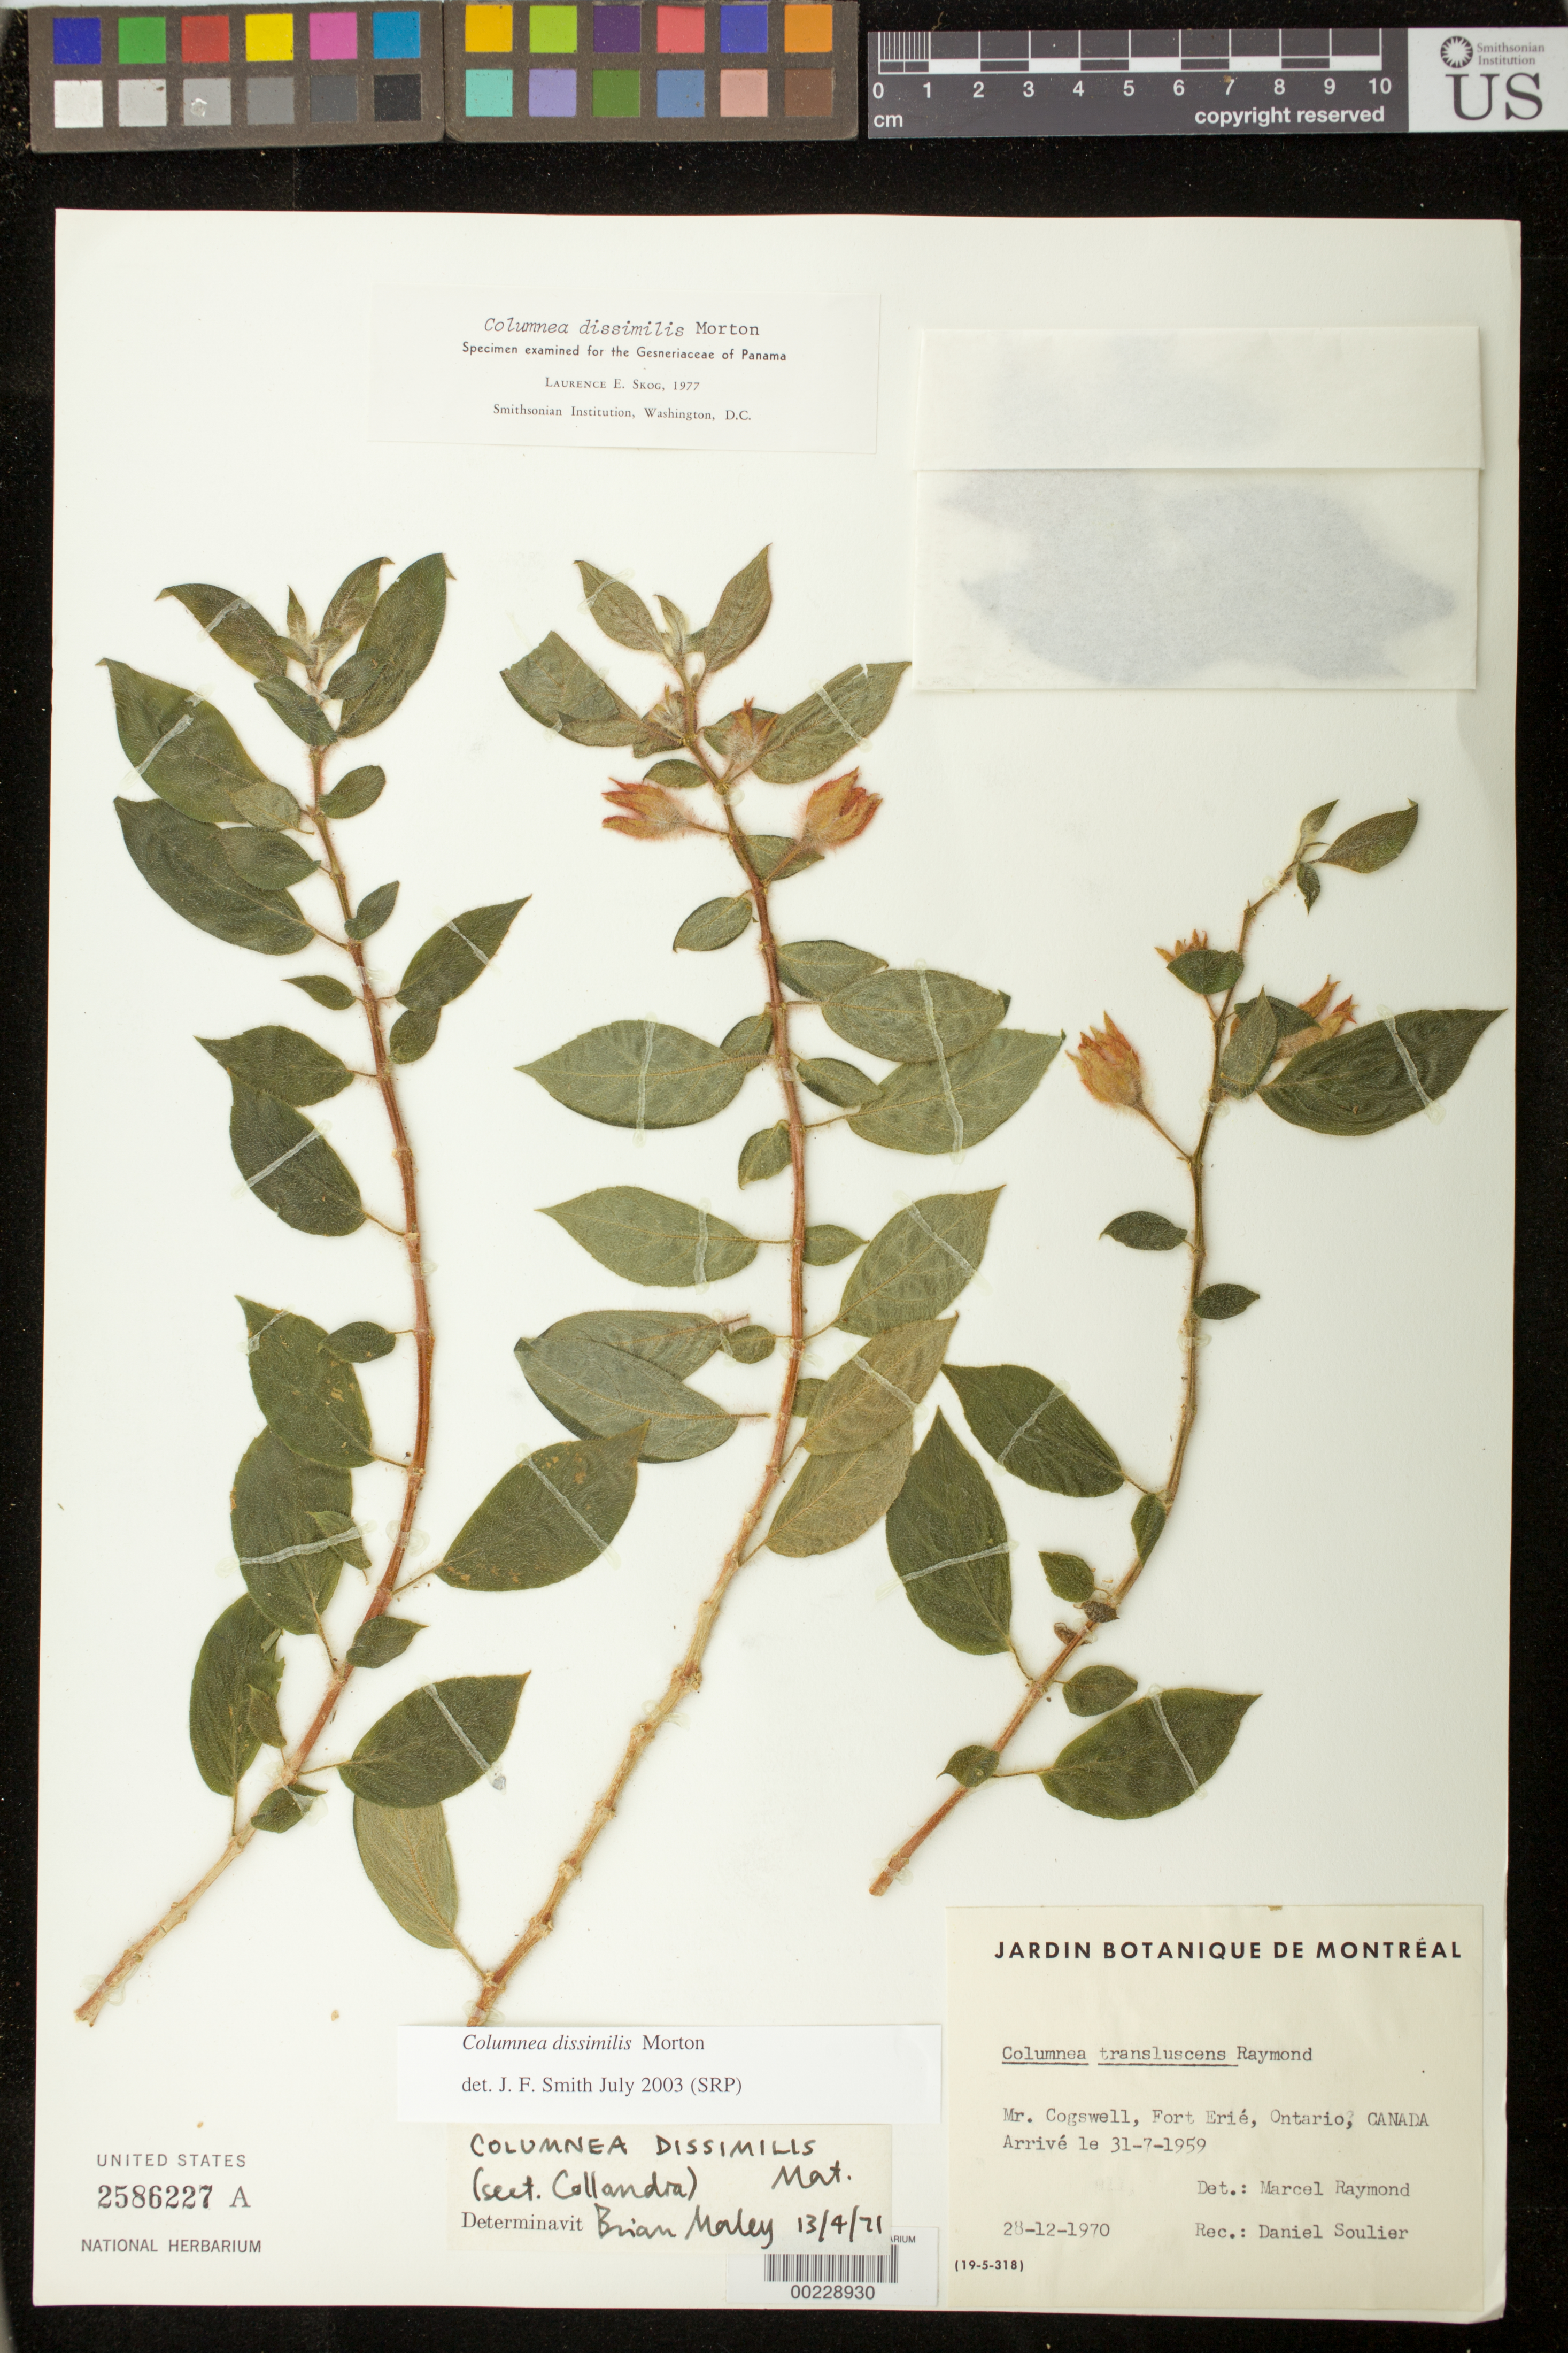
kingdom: Plantae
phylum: Tracheophyta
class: Magnoliopsida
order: Lamiales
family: Gesneriaceae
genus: Columnea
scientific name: Columnea dissimilis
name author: C.V. Morton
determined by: Skog, Laurence E.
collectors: D. Soulier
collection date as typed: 28 Dec 1970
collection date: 1970-12-28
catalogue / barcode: US 2586227A